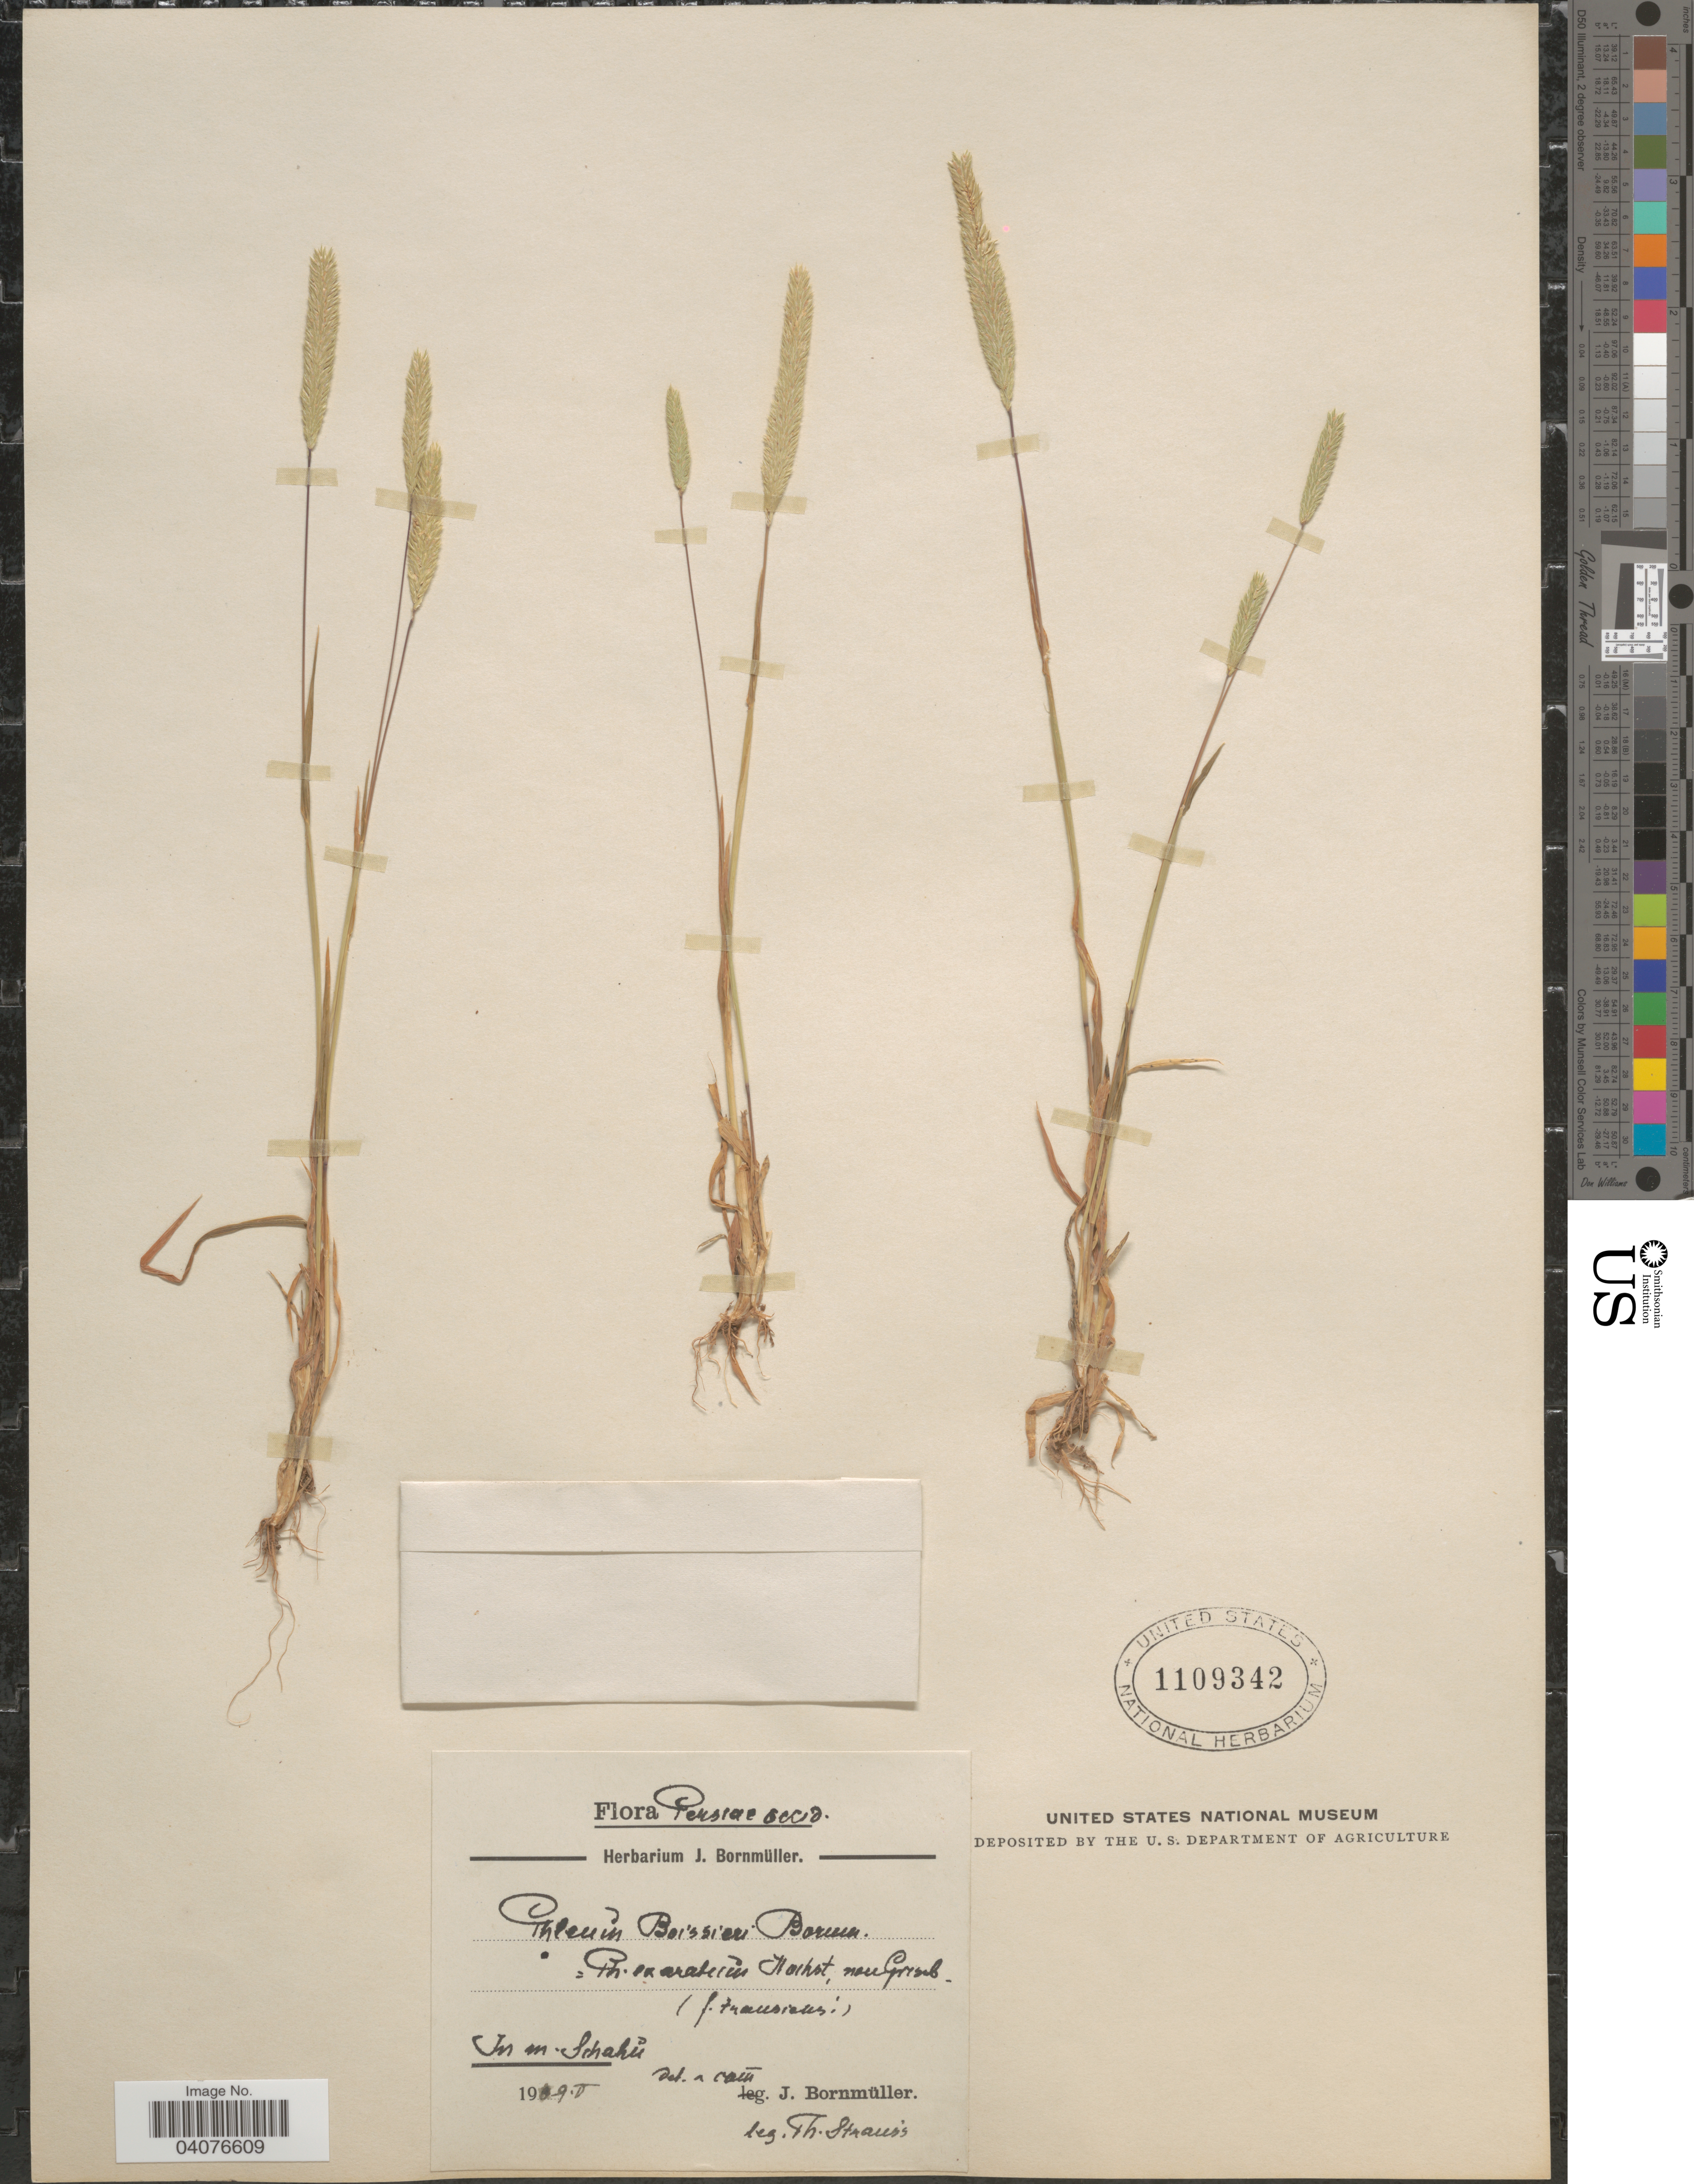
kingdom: Plantae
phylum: Tracheophyta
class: Liliopsida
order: Poales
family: Poaceae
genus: Phleum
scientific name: Phleum boissieri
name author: Bornm.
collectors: T. Strauss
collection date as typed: Transcribed d/m/y: 9/5/19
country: Iran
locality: Persiae occid. In m. Schahů [interpreted].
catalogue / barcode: US 1109342